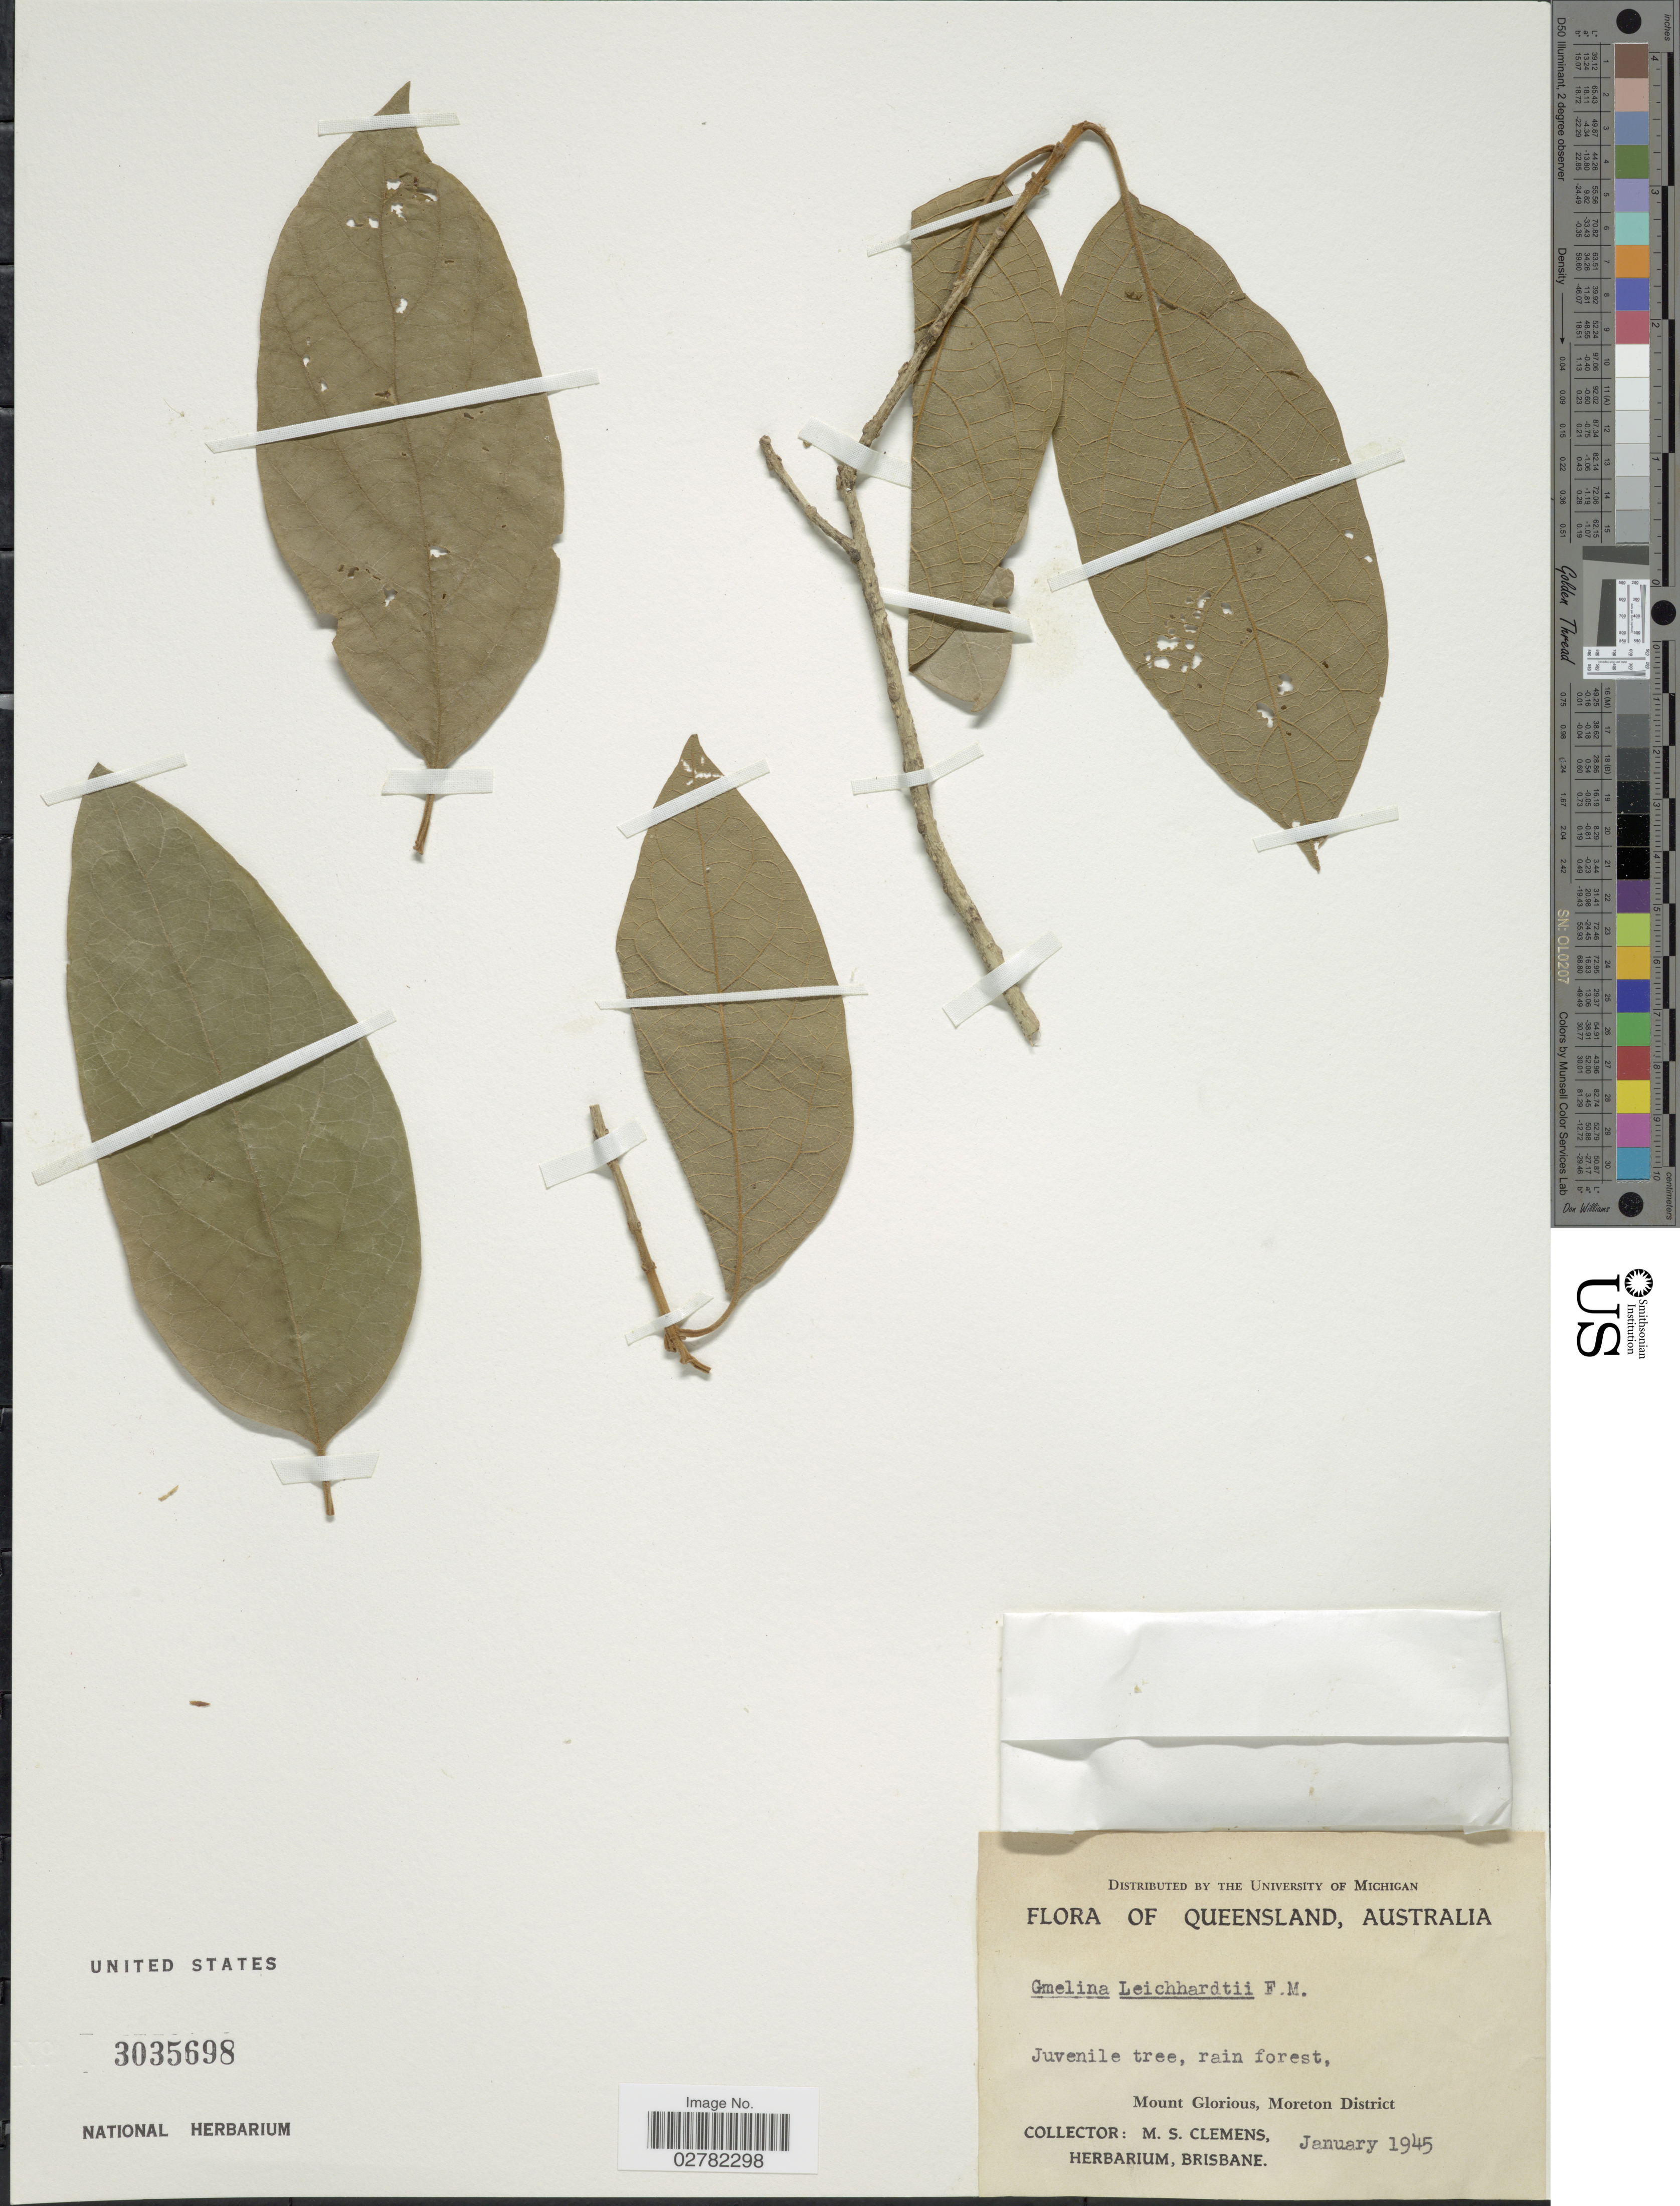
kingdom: Plantae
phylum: Tracheophyta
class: Magnoliopsida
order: Lamiales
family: Lamiaceae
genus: Gmelina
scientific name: Gmelina leichardtii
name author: (F. Muell.) Benth.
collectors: M. S. Clemens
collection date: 1945-01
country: Australia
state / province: Queensland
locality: Mount Glorious, Moreton District.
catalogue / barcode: US 3035698